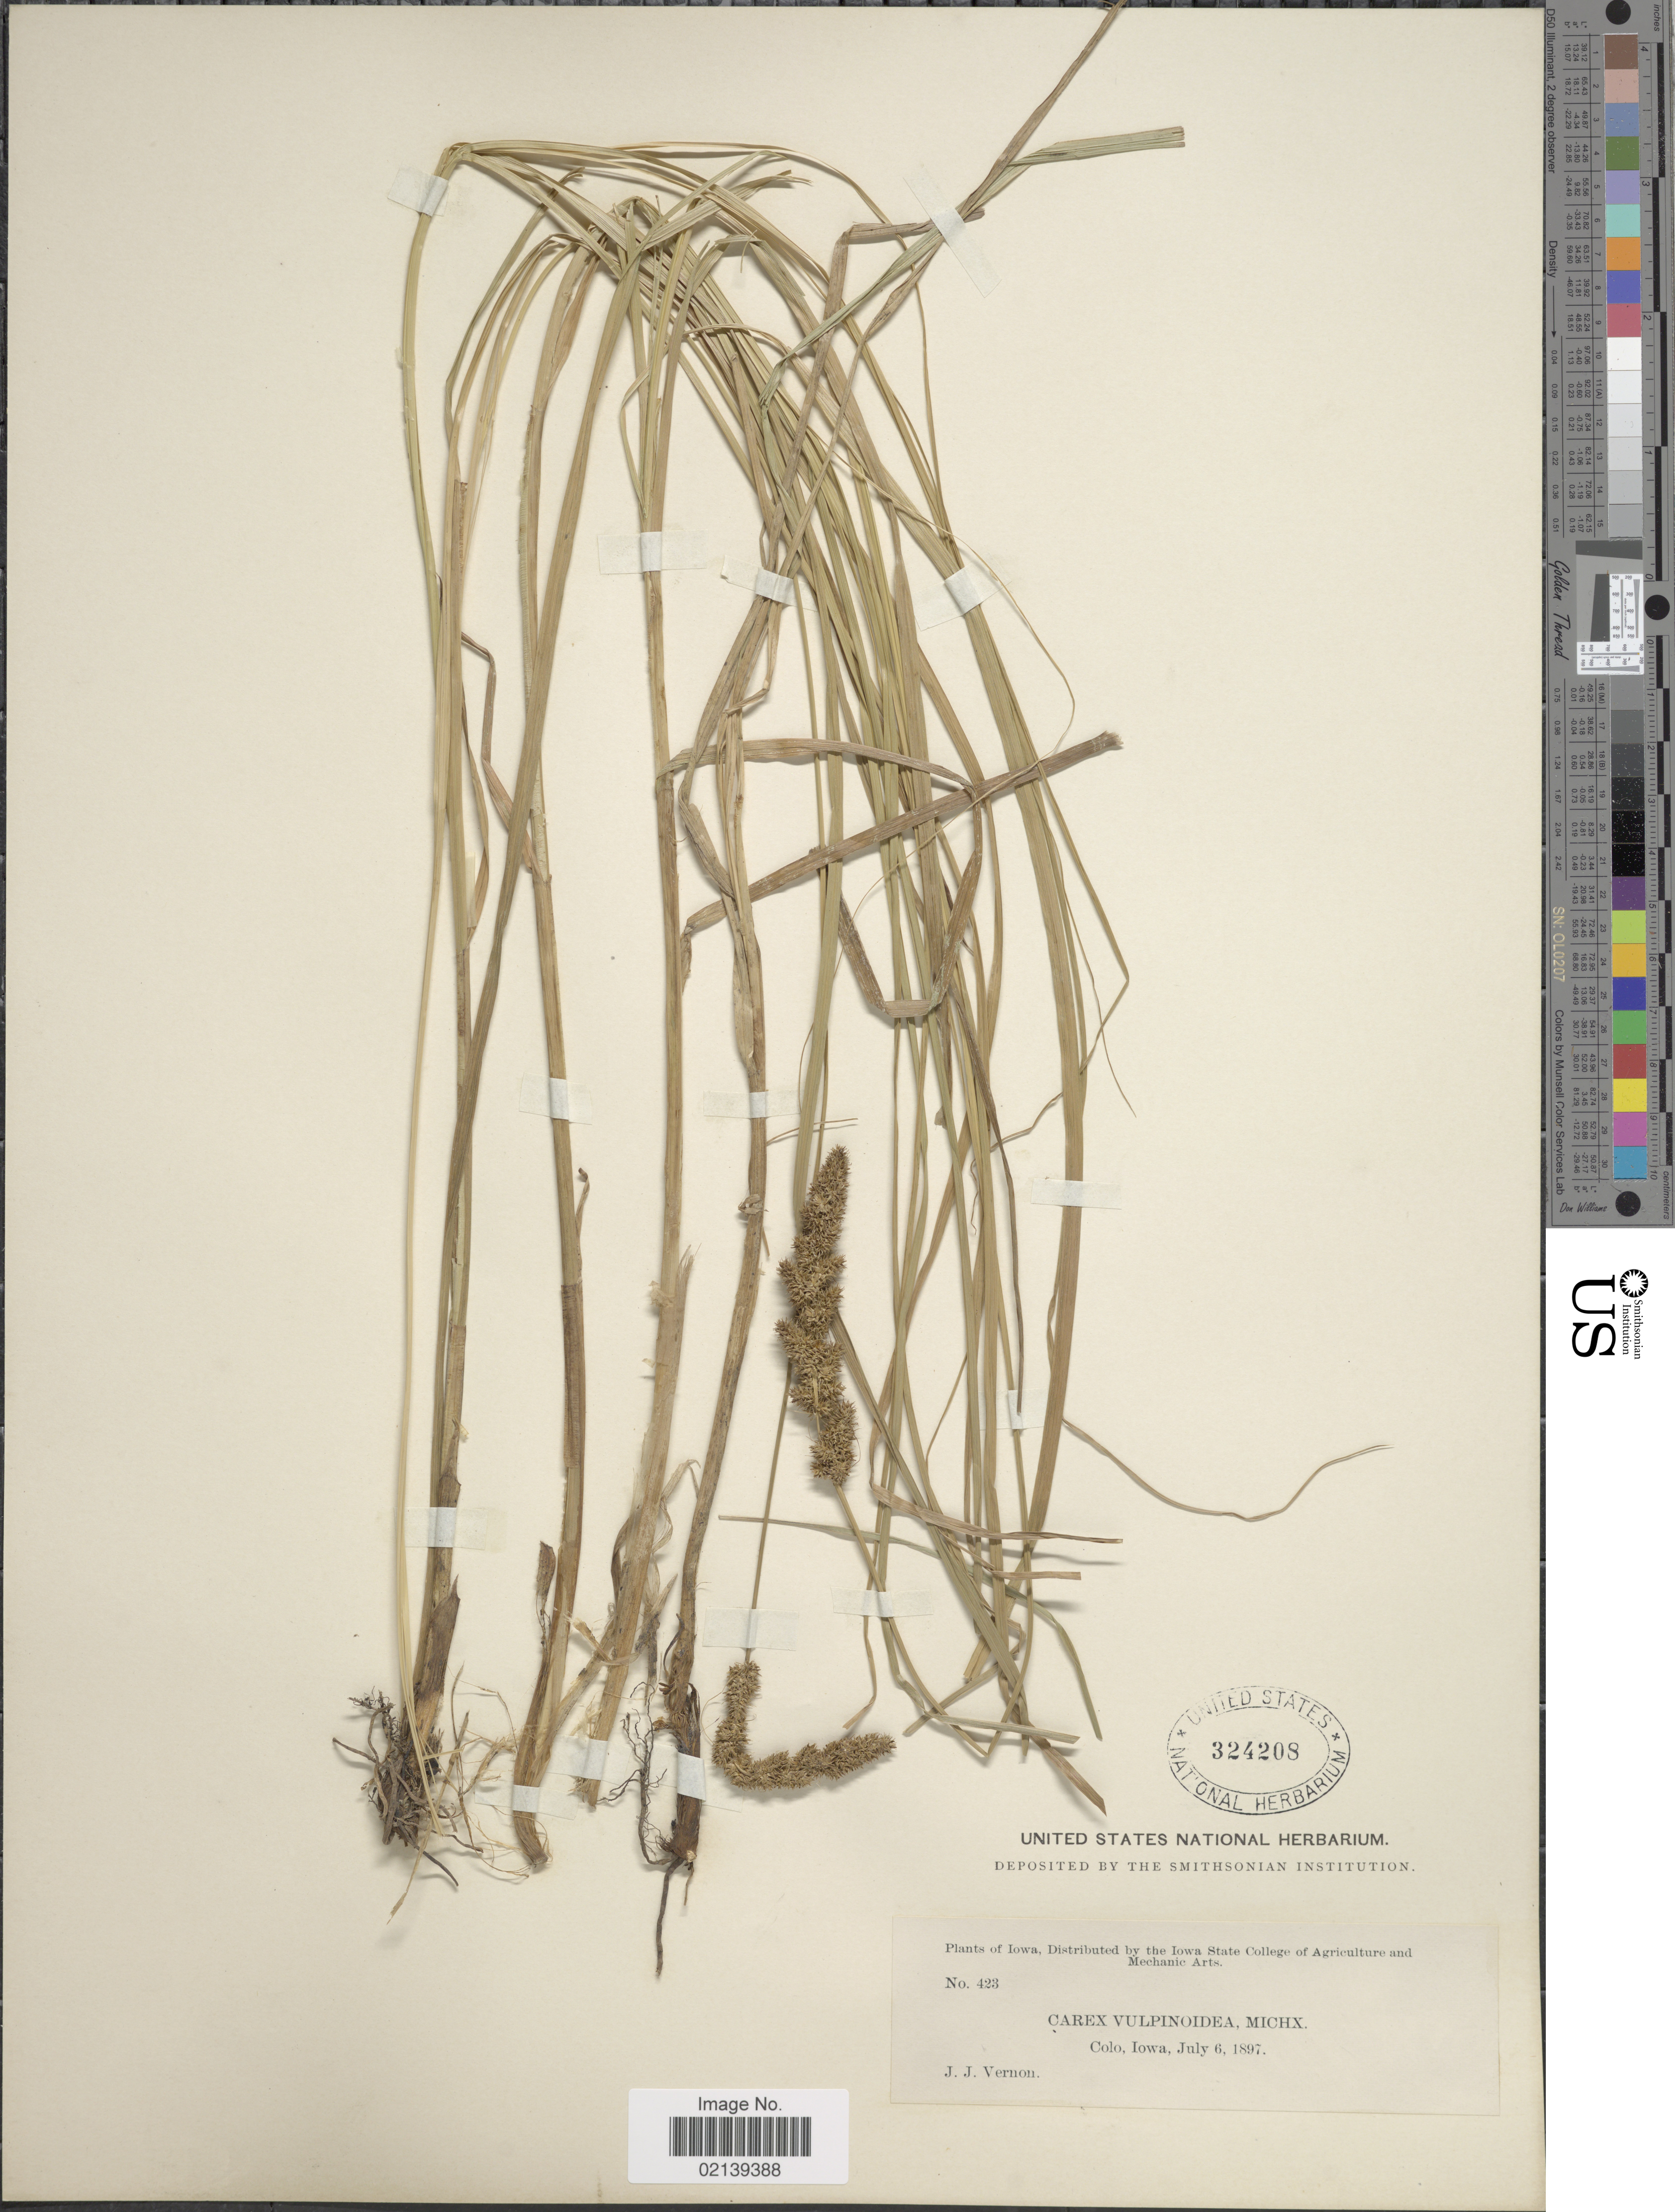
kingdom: Plantae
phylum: Tracheophyta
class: Liliopsida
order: Poales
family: Cyperaceae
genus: Carex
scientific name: Carex vulpinoidea Michx.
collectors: J. Vernon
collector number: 423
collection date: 1897-07-06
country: United States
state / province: Iowa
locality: Colo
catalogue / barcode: US 324208